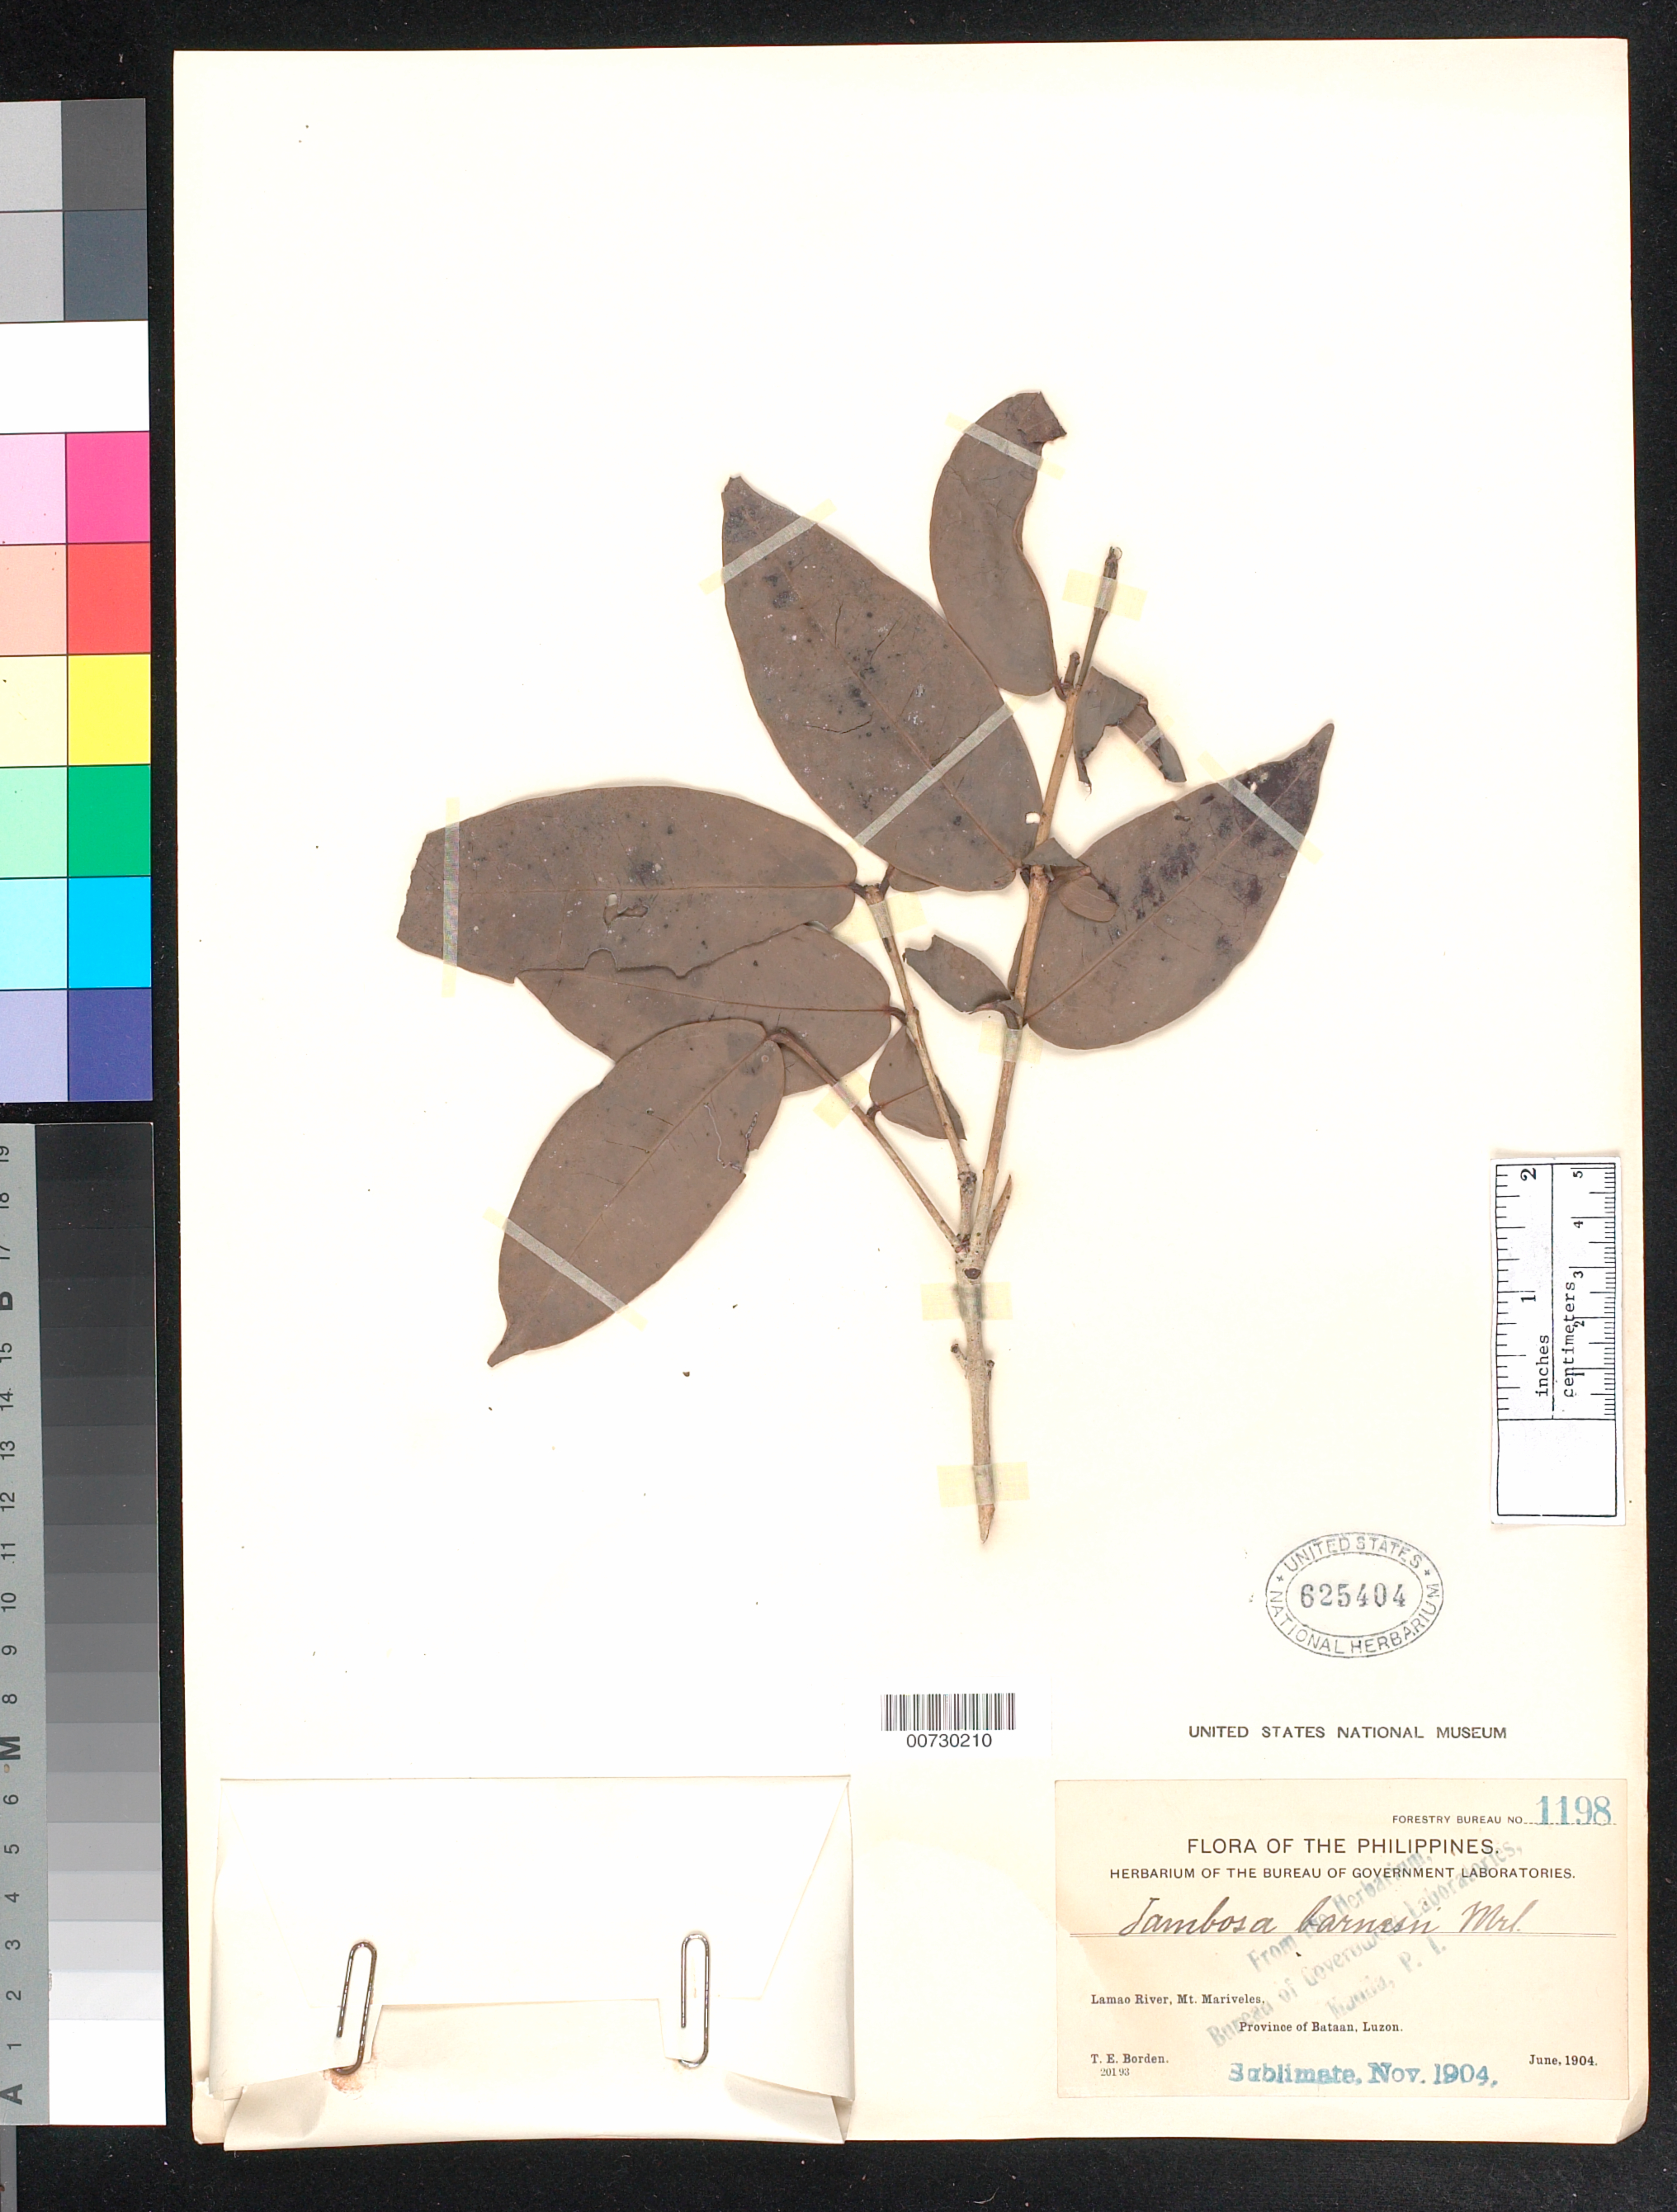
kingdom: Plantae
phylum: Tracheophyta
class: Magnoliopsida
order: Myrtales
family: Myrtaceae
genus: Syzygium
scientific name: Syzygium barnesii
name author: (Merr.) Merr.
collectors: T. E. Borden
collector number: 20193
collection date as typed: Jun 1904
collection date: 1904-06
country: Philippines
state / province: Central Luzon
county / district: Bataan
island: Luzon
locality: Lamao River, Mt Mariveles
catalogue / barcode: US 625404